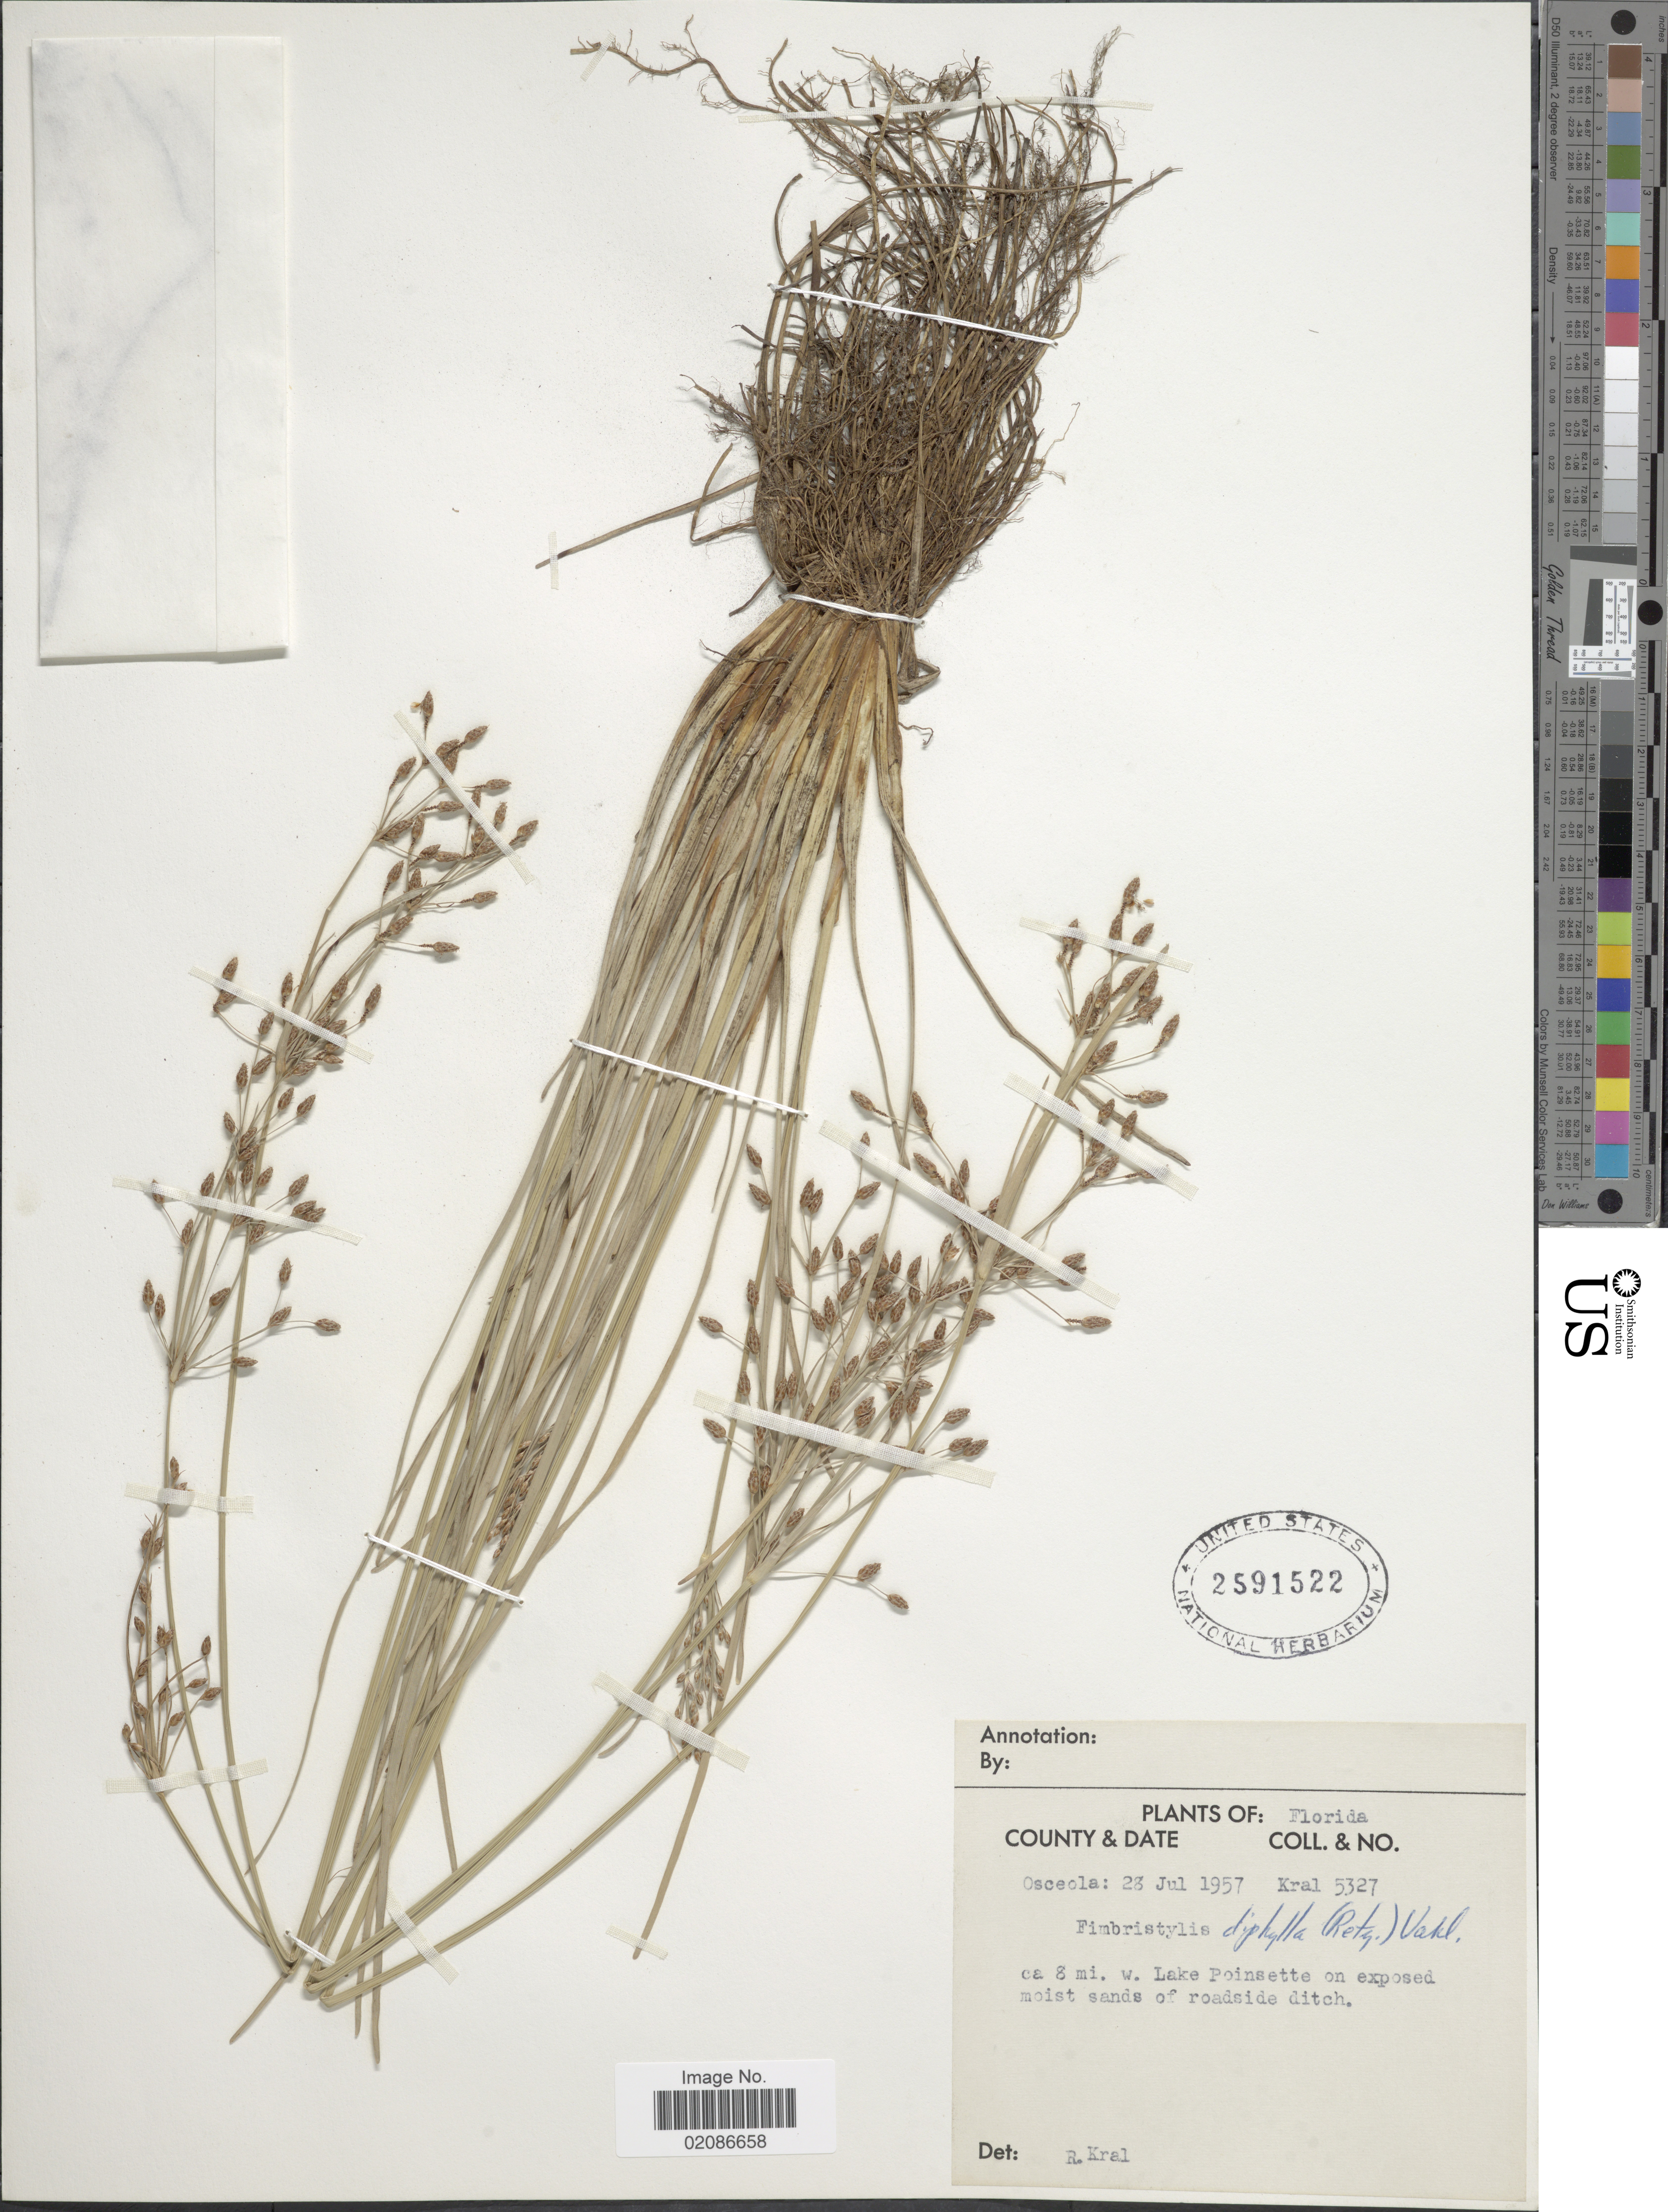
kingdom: Plantae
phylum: Tracheophyta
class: Liliopsida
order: Poales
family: Cyperaceae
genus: Fimbristylis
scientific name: Fimbristylis dichotoma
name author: (L.) Vahl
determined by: Strong, Mark T., (BOT), Smithsonian Institution - National Museum of Natural History (UNITED STATES)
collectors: -- Kral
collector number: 5327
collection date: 1957-07-28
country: United States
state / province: Florida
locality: Osceola. Ca. 8 mi. w. Lake Poinsette on exposed moist sands of roadside ditch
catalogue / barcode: US 2591522